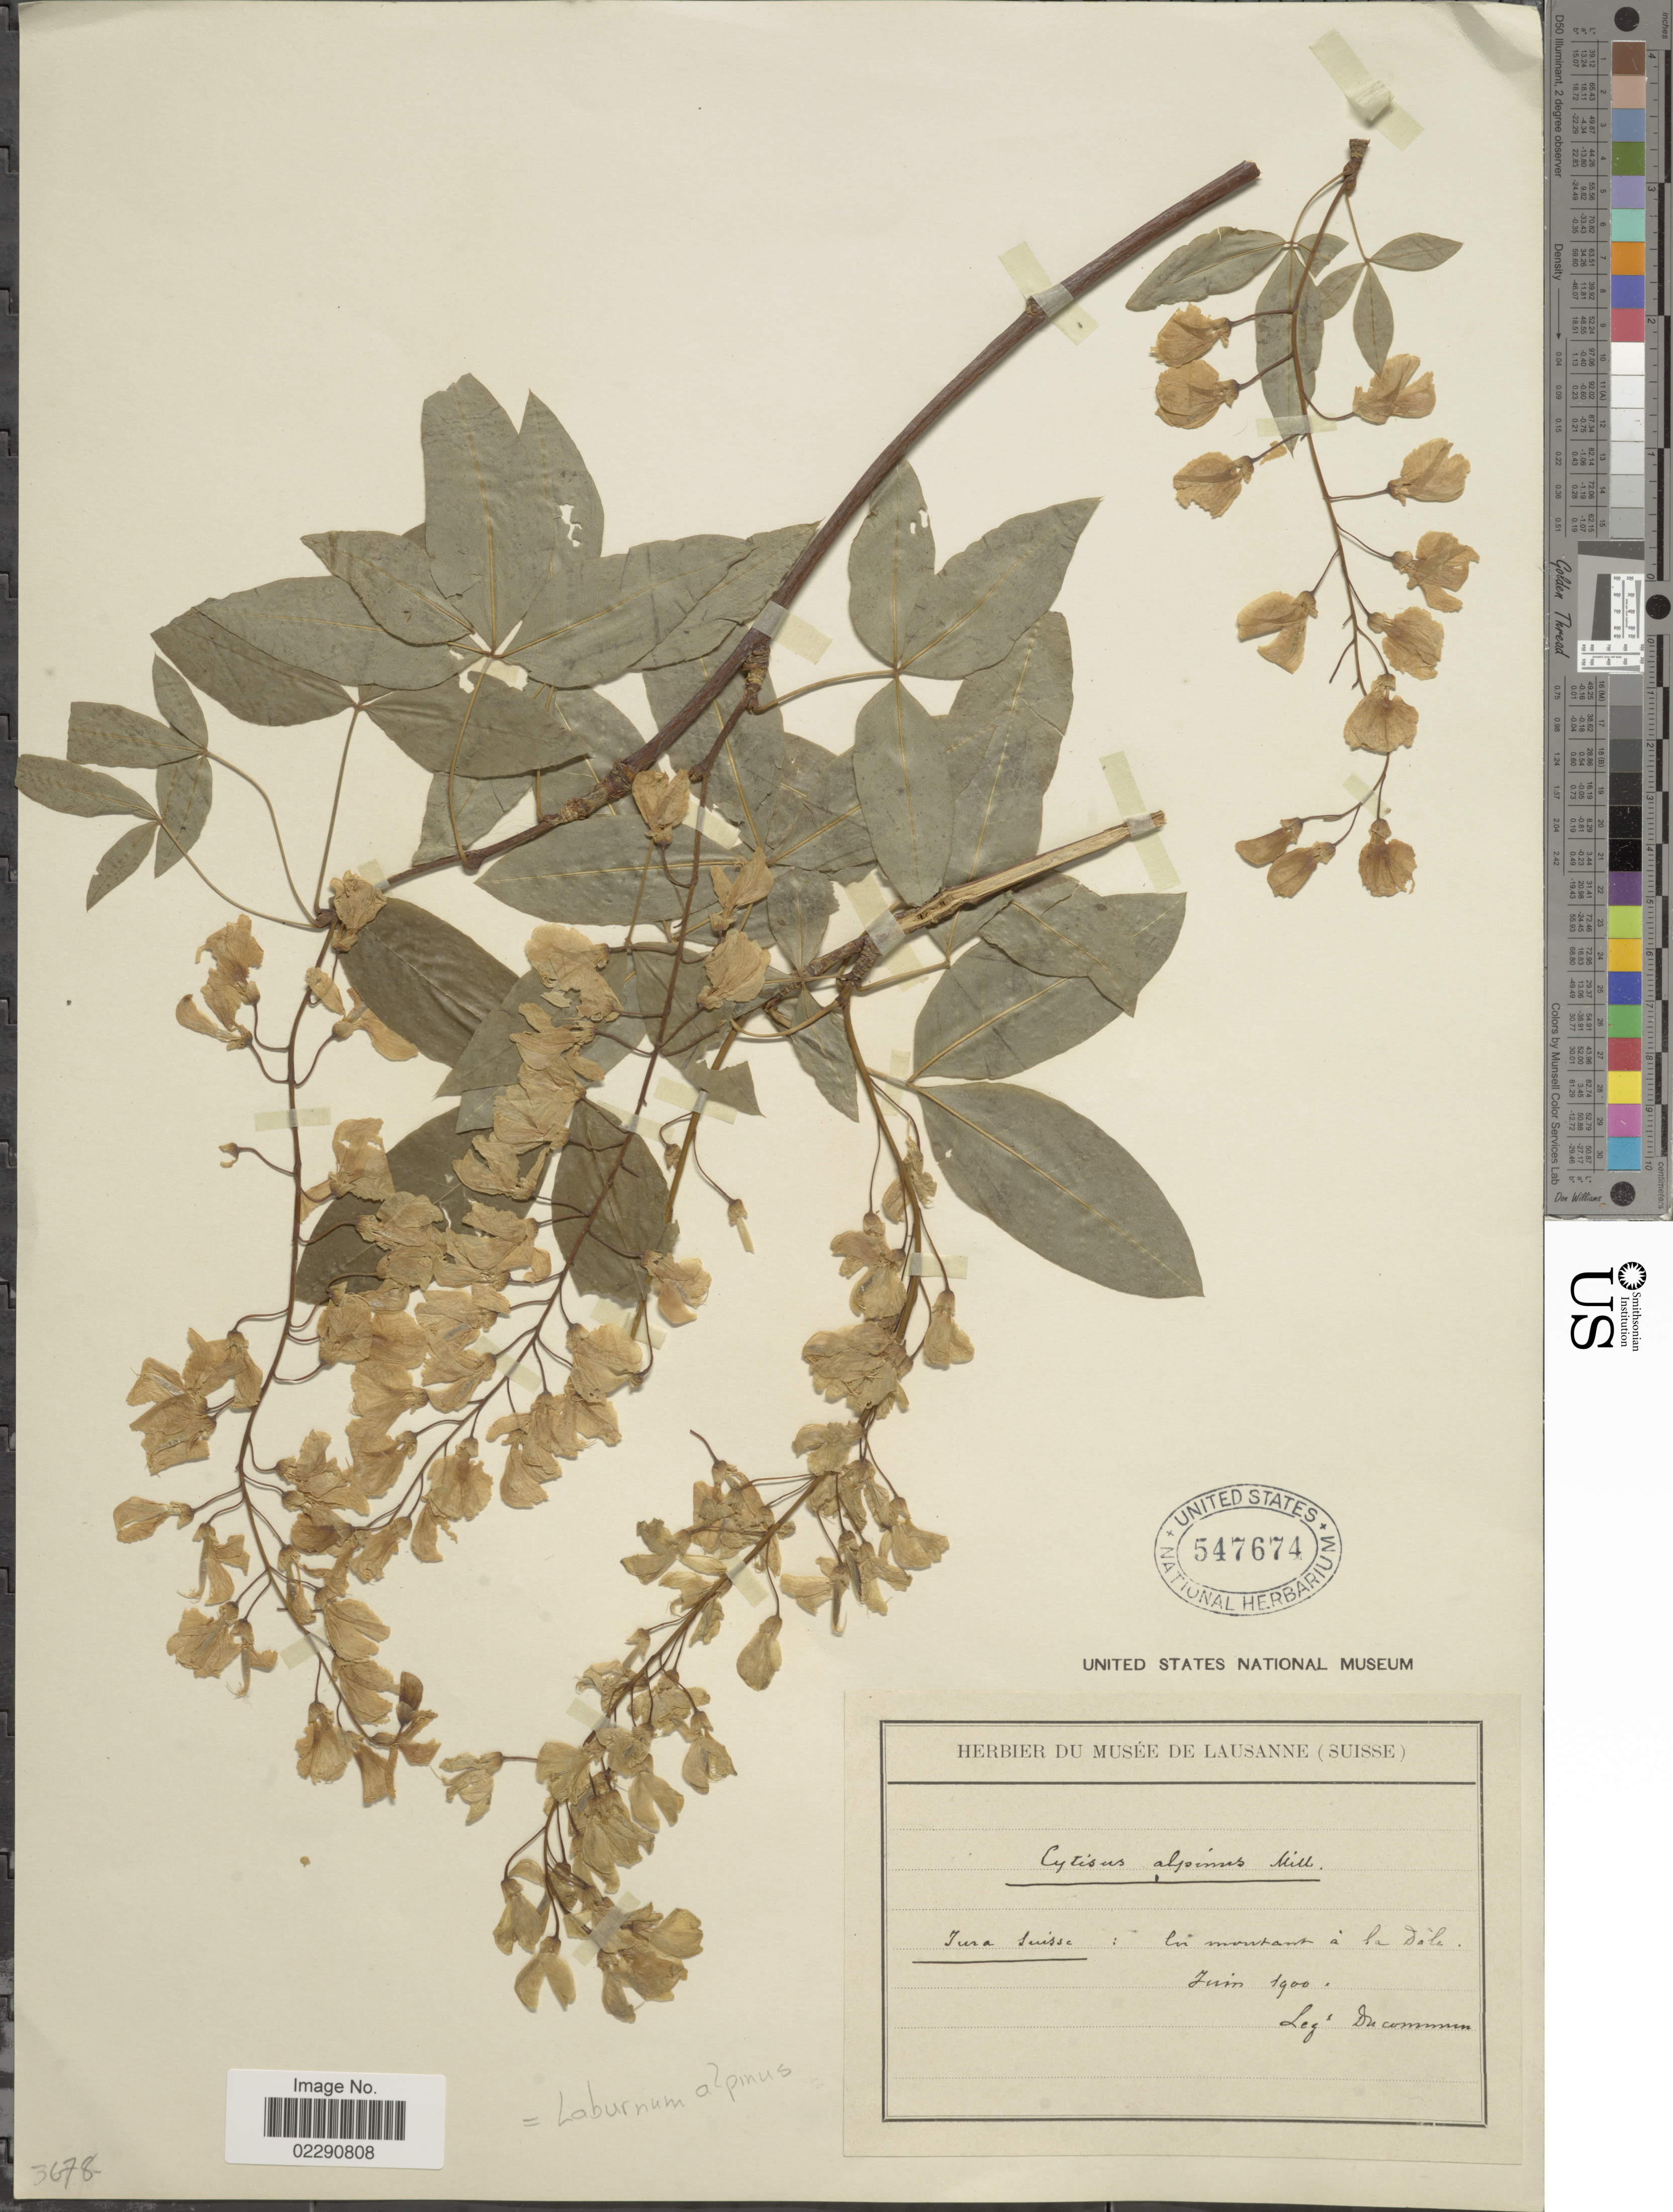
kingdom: Plantae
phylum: Tracheophyta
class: Magnoliopsida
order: Fabales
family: Fabaceae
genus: Laburnum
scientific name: Laburnum alpinum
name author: (Mill.) Bercht. & J. Presl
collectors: J. Ducommun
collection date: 1900-06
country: Switzerland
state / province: Jura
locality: Suisse, a la Dole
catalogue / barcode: US 547674